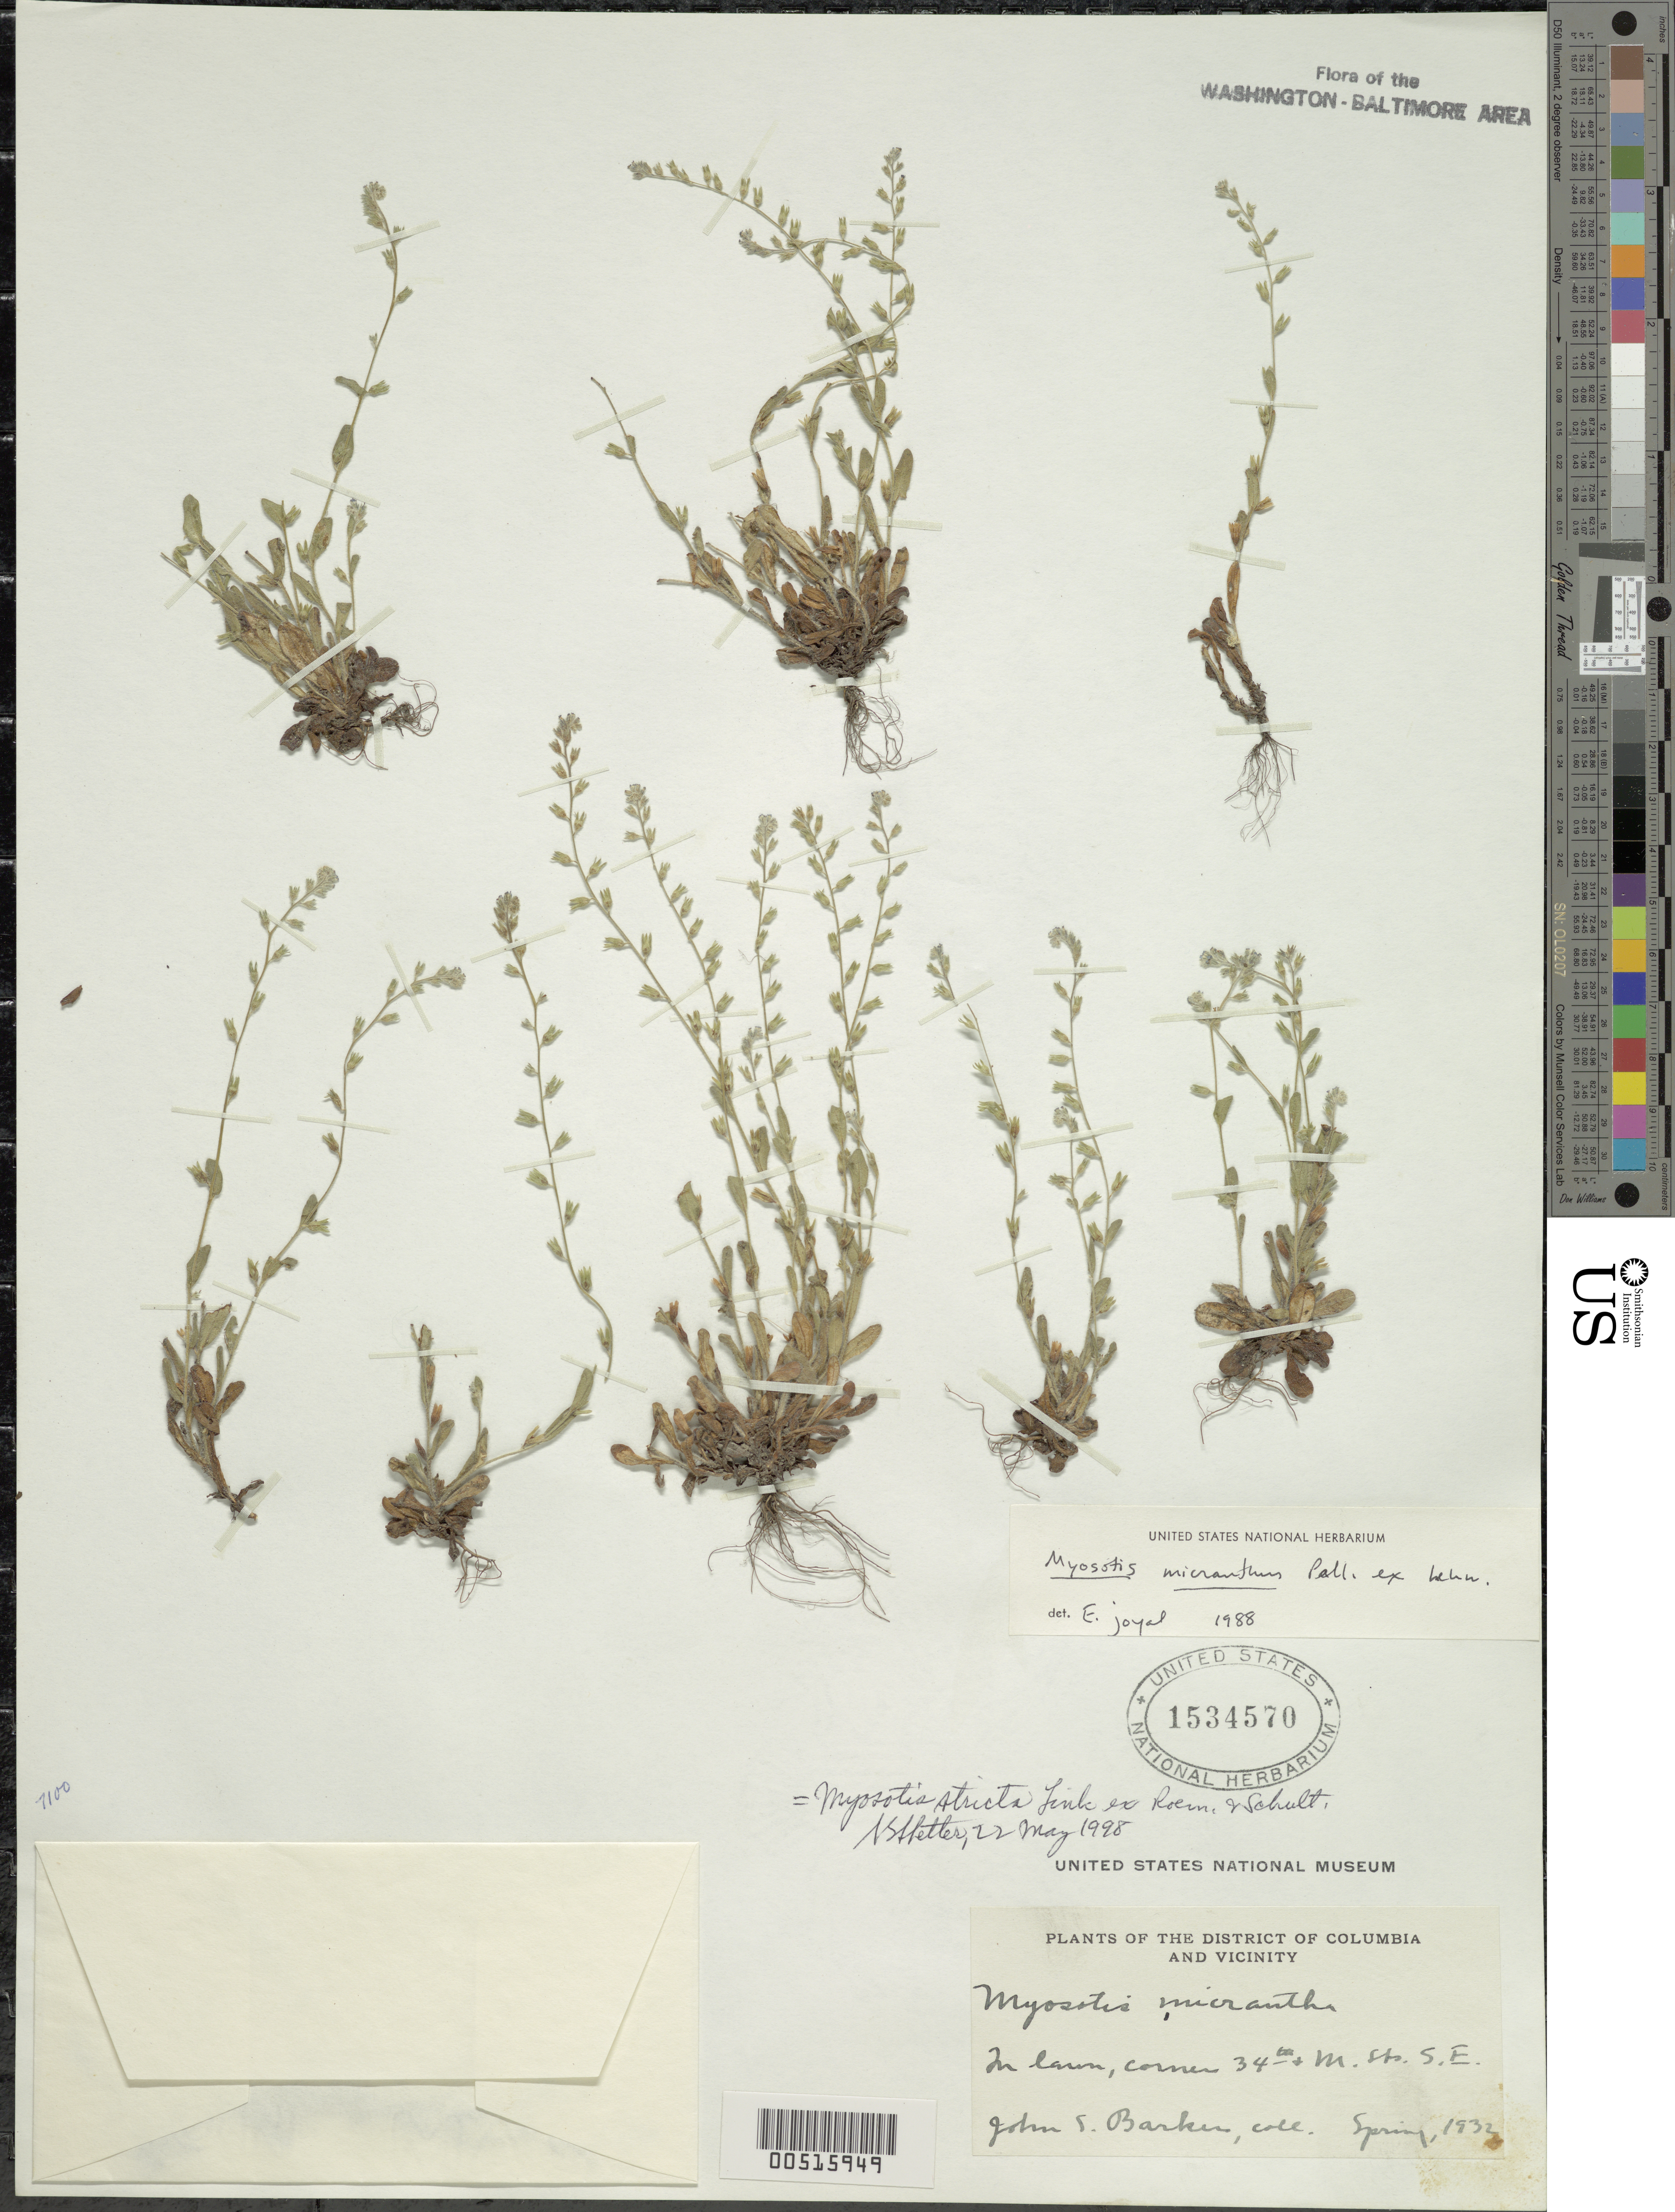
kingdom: Plantae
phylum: Tracheophyta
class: Magnoliopsida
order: Boraginales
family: Boraginaceae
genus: Myosotis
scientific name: Myosotis stricta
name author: Link ex Roem. & Schult.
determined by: Joyal, E.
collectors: J. S. Barker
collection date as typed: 1932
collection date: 1932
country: United States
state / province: District of Columbia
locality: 34th St. and M Sts. NE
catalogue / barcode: US 1534570